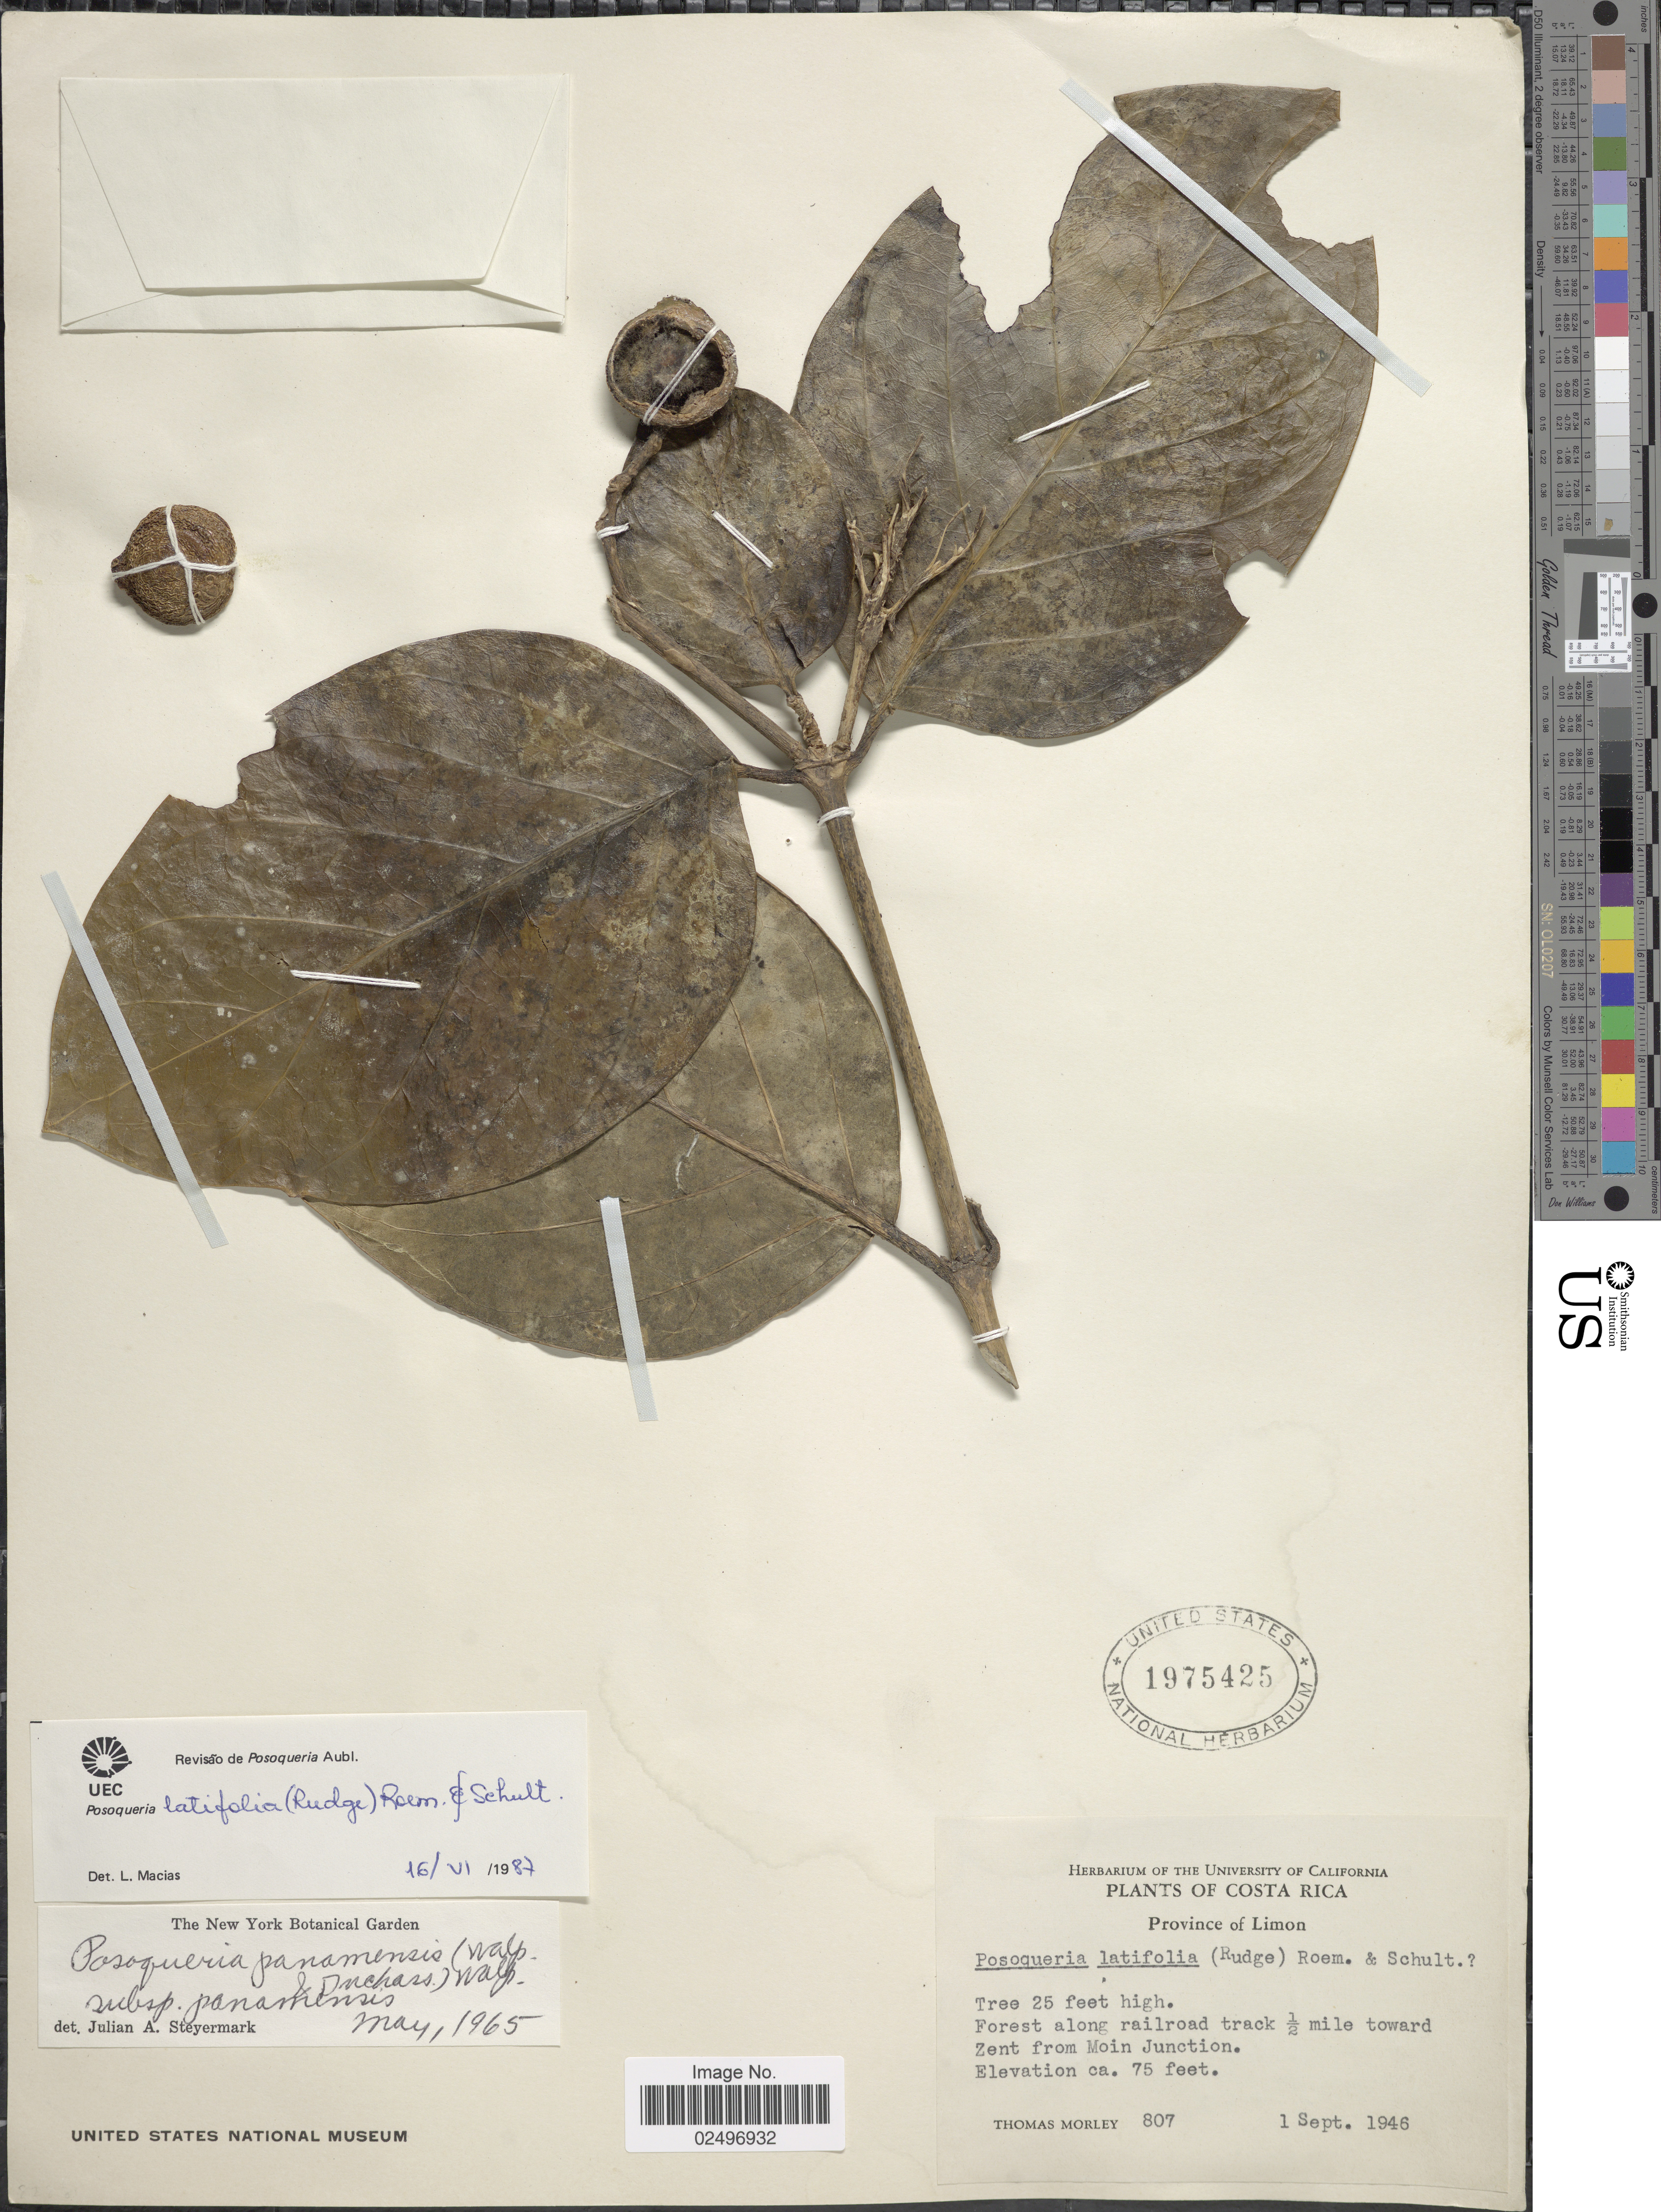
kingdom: Plantae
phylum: Tracheophyta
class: Magnoliopsida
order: Gentianales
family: Rubiaceae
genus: Posoqueria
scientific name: Posoqueria latifolia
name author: (Rudge) Roem. & Schult.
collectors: T. Morley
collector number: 807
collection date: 1946-09-01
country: Costa Rica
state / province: Limón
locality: Forest along railroad track ½ mile toward Zent from Moin Junction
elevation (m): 23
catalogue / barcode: US 1975425